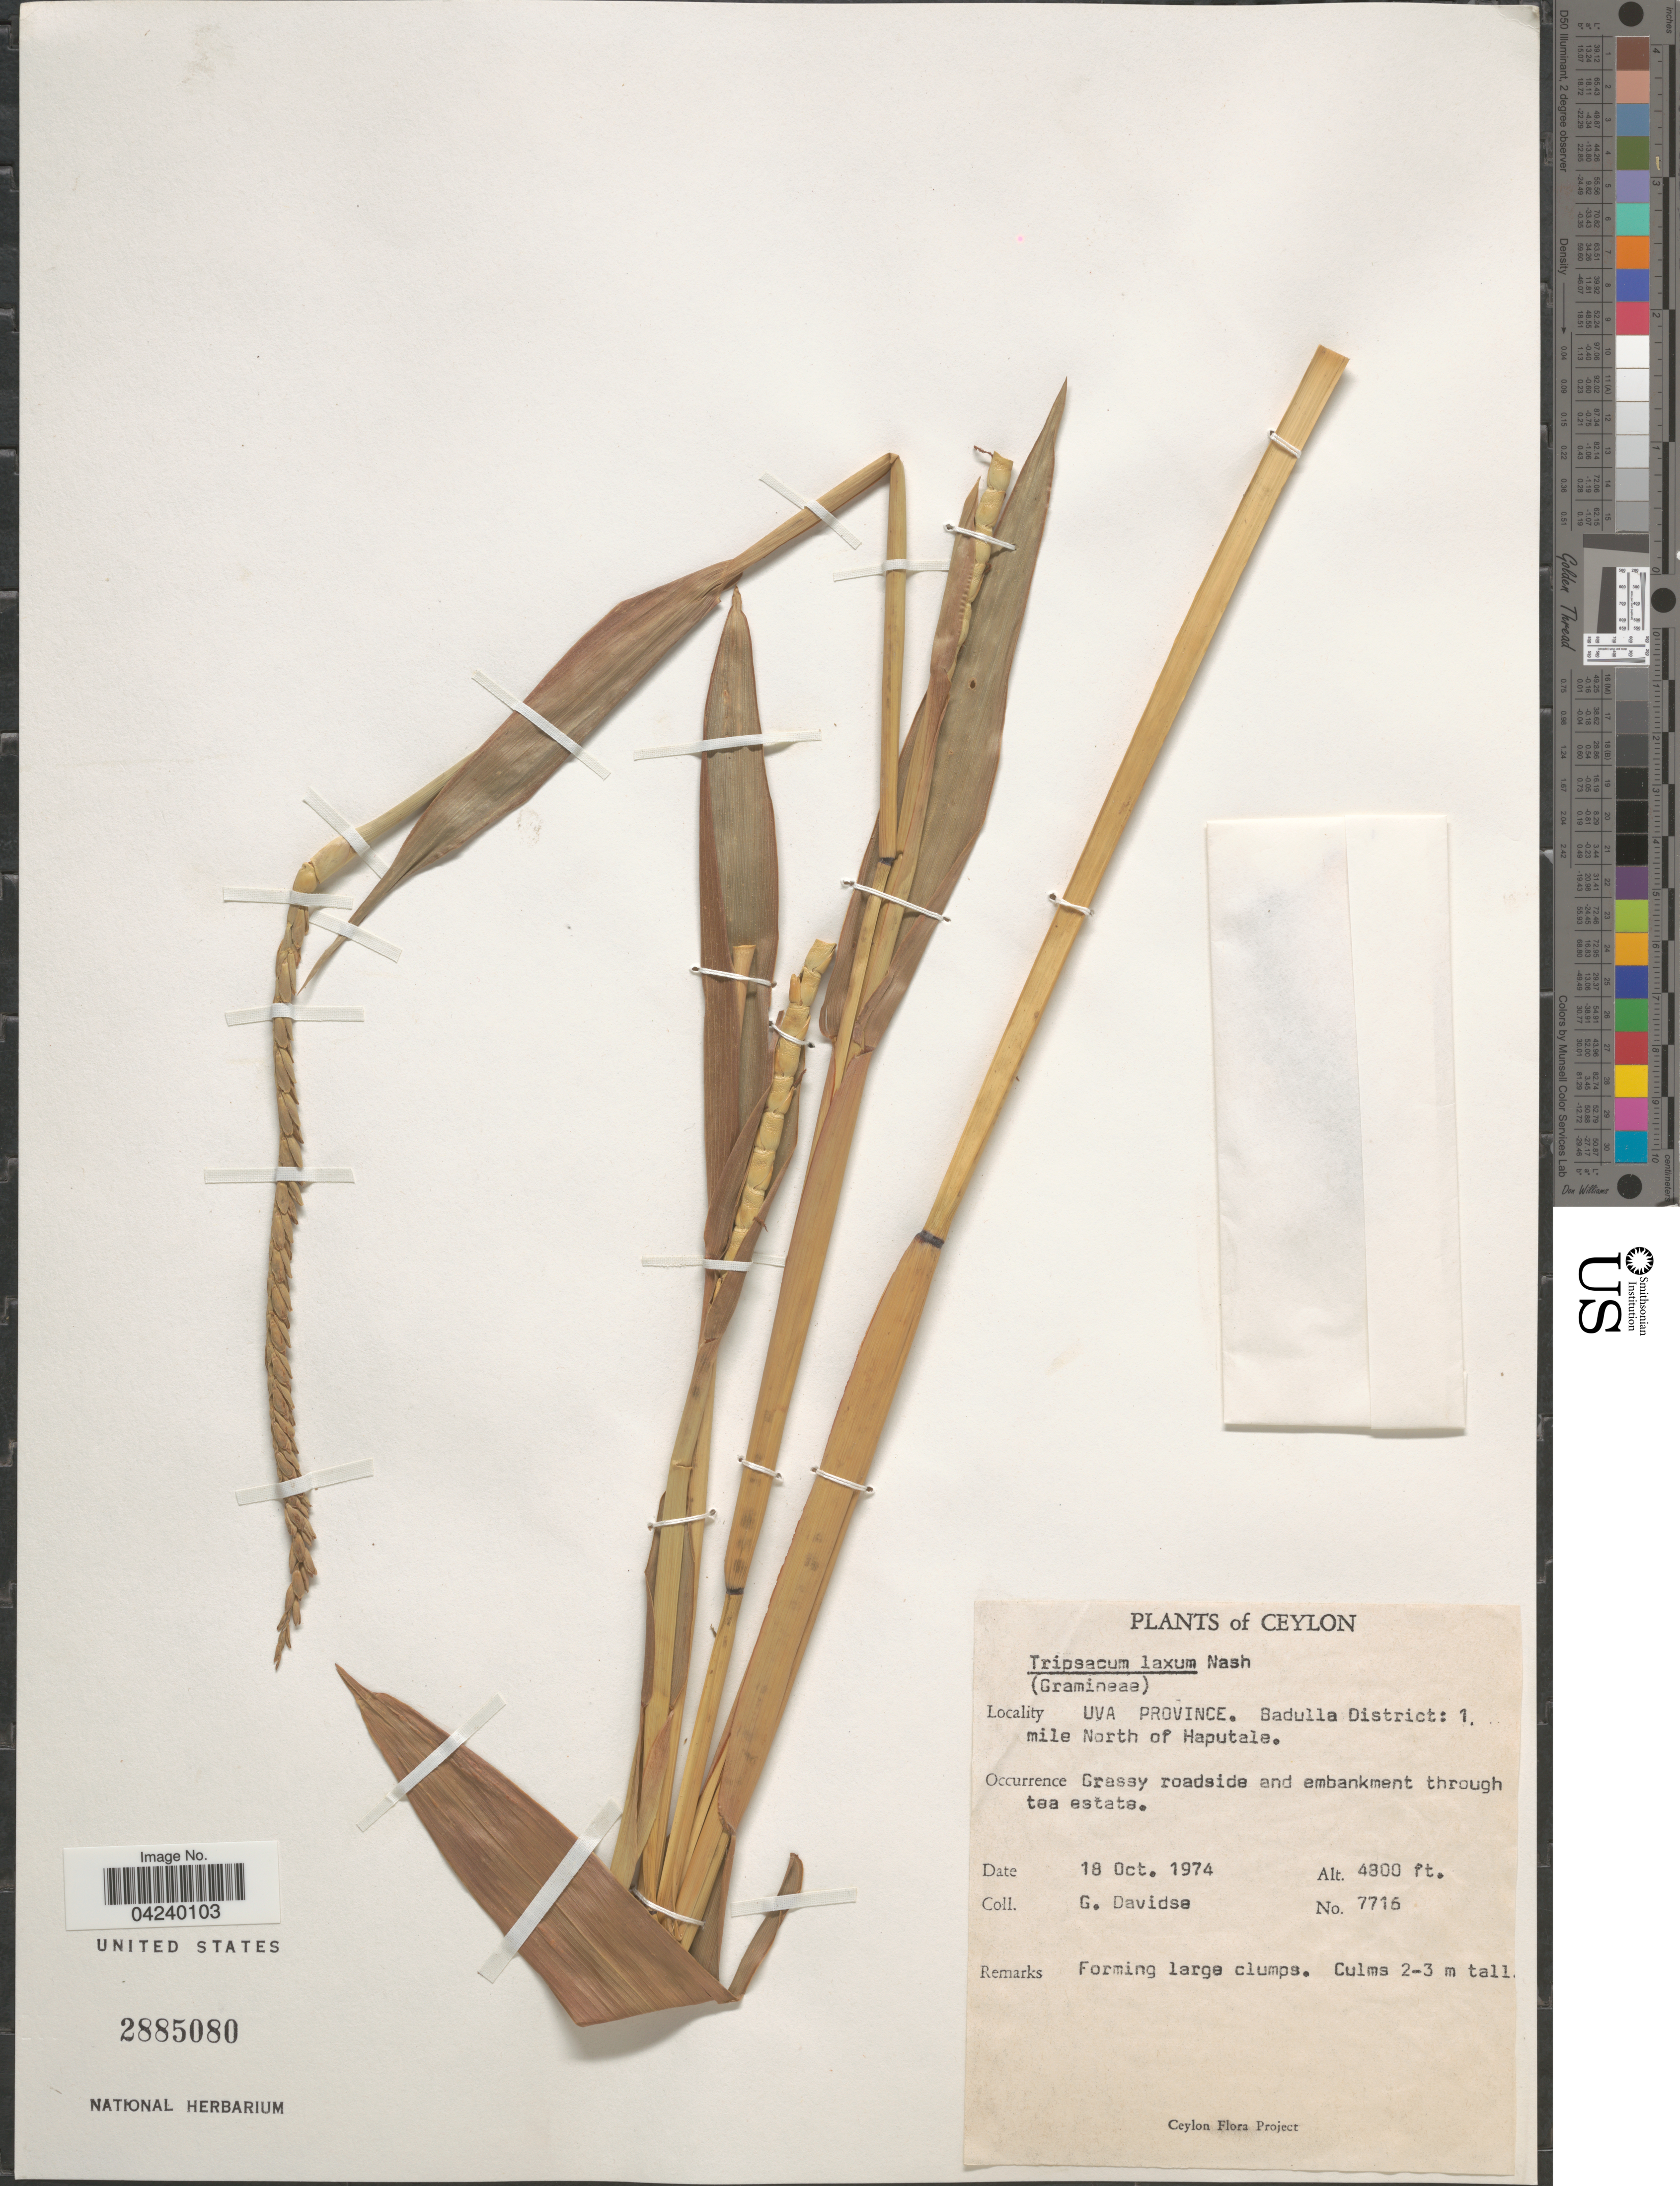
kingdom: Plantae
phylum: Tracheophyta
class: Liliopsida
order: Poales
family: Poaceae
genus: Tripsacum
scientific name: Tripsacum laxum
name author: Nash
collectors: G. Davidse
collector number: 7716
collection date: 1974-10-18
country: Sri Lanka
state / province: Uva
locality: Ceylon. Badulla District: 1 mile North of Haputale. Through tea estate.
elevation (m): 1463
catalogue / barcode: US 2885080